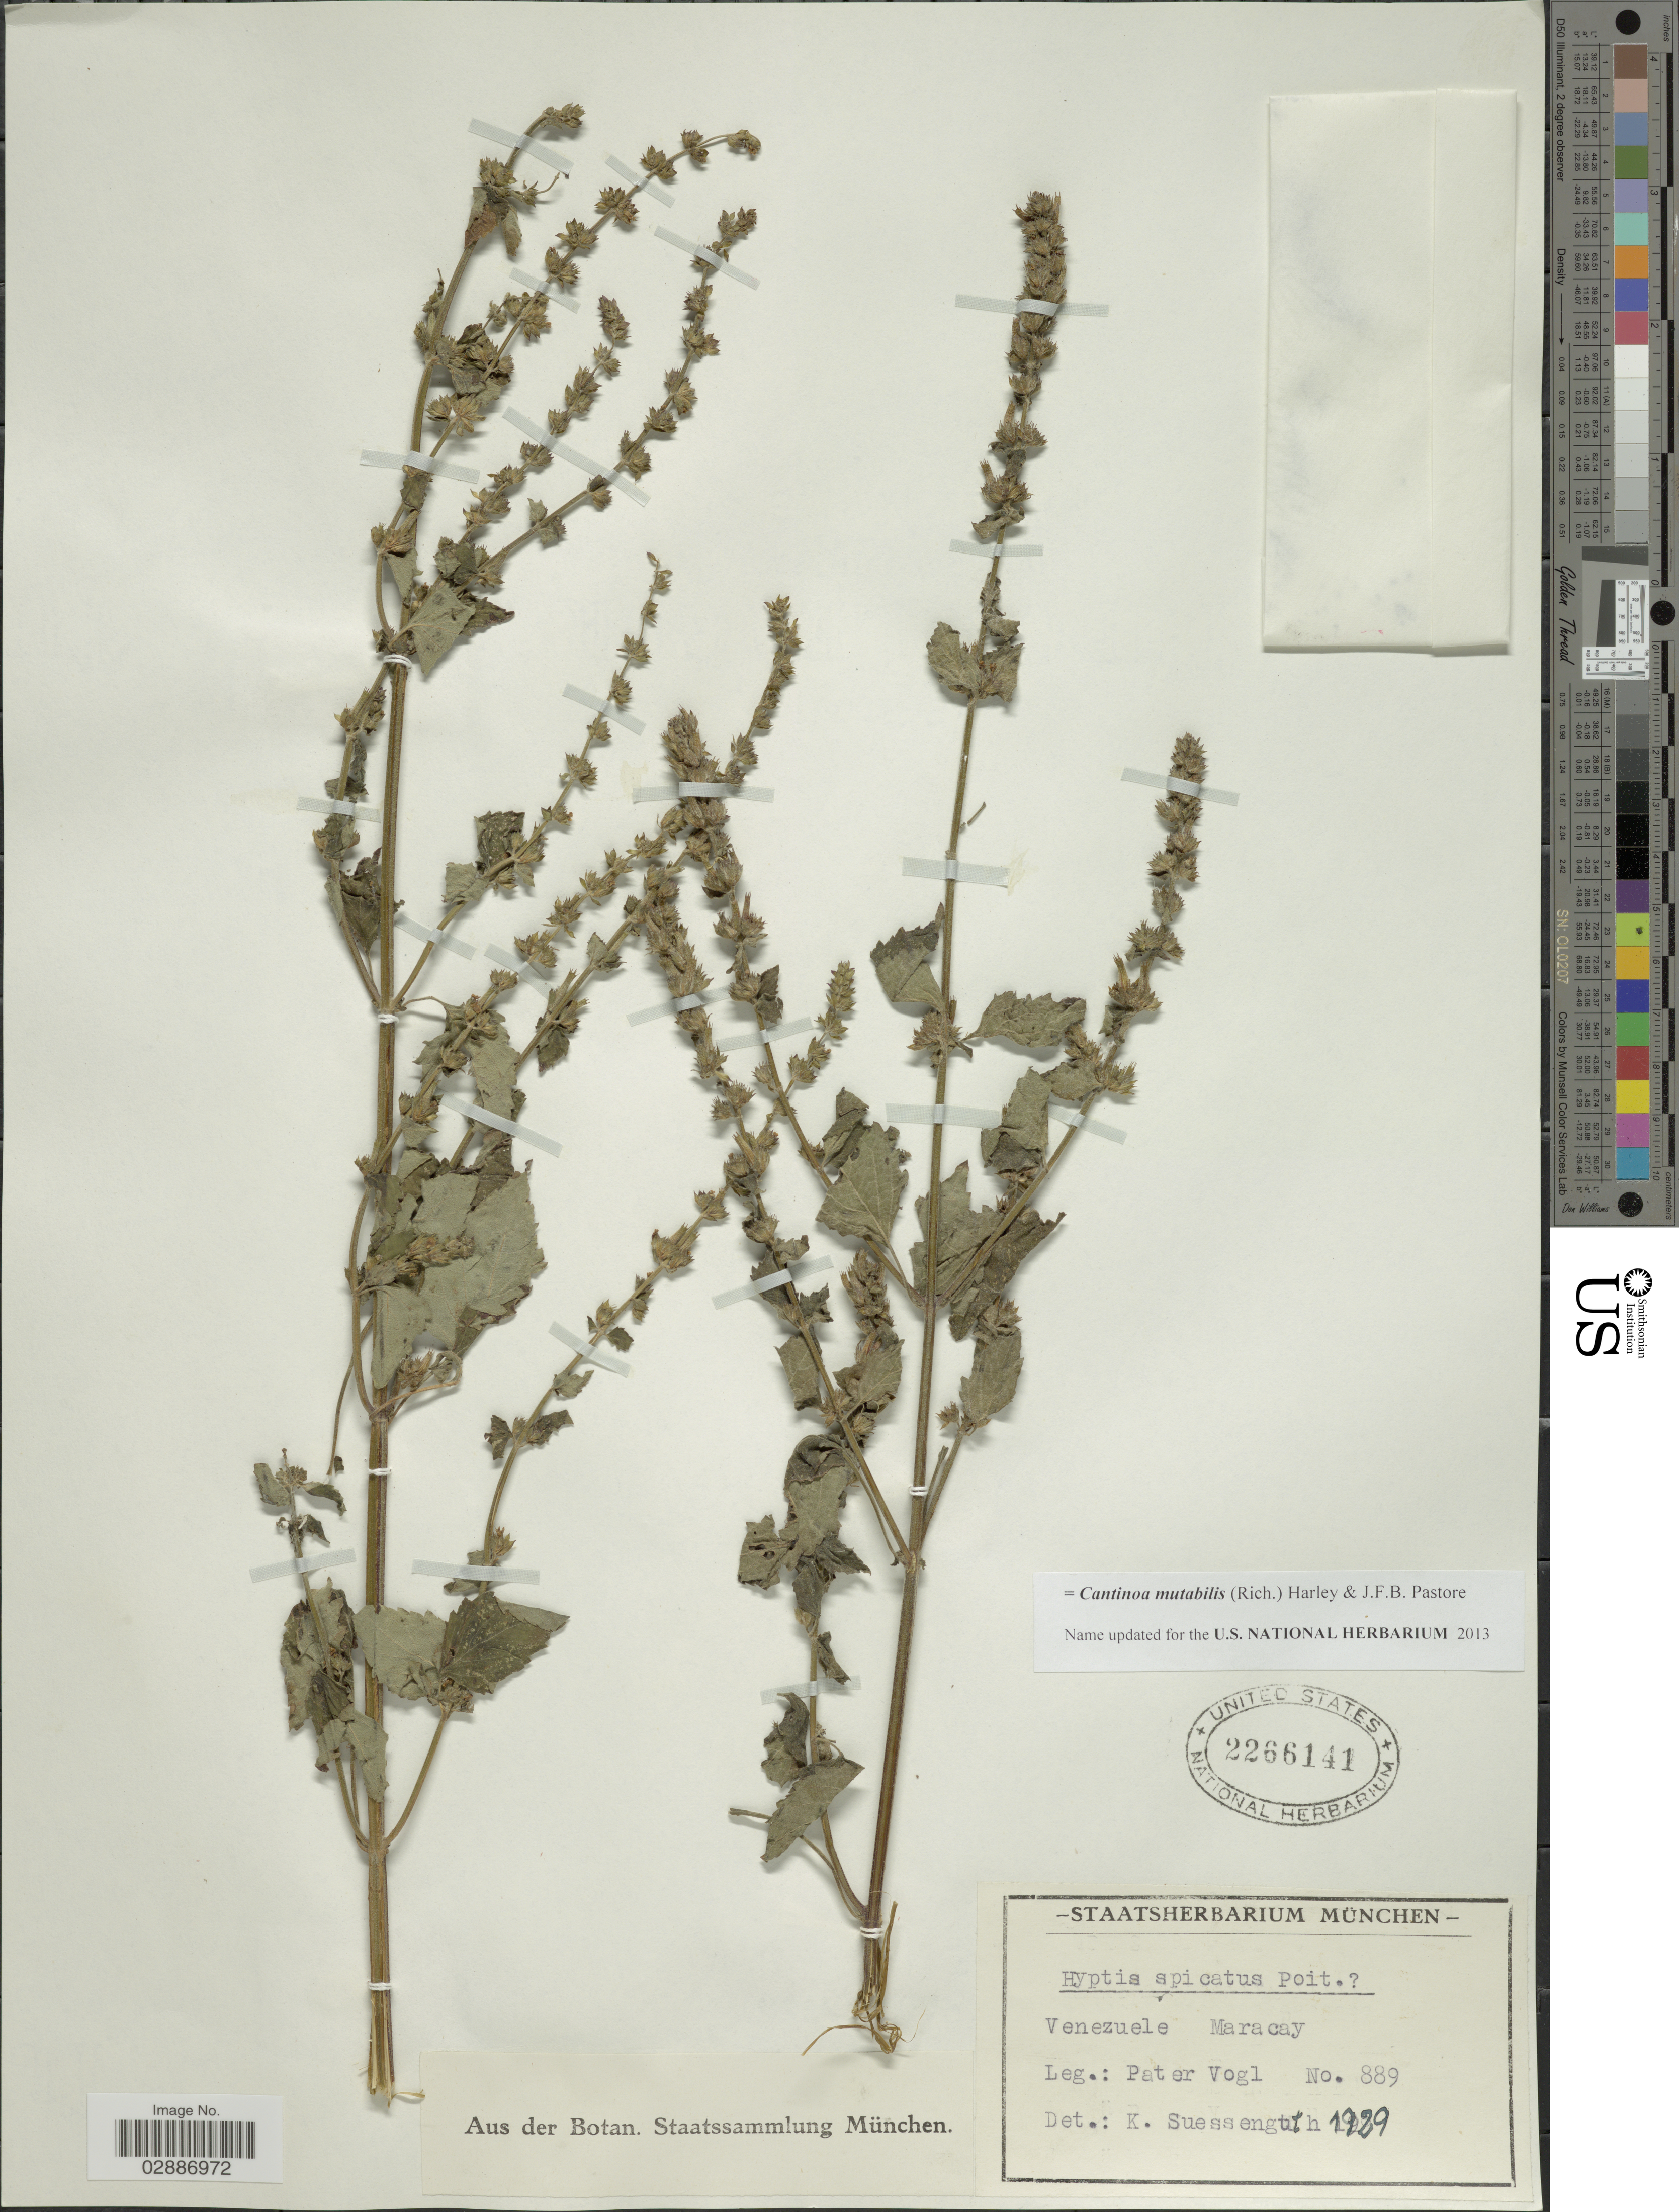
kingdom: Plantae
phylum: Tracheophyta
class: Magnoliopsida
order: Lamiales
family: Lamiaceae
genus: Cantinoa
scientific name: Cantinoa mutabilis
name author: (Epling) Harley & J.F.B. Pastore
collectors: P. Vogl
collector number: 889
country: Venezuela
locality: Maracay.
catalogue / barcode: US 2266141